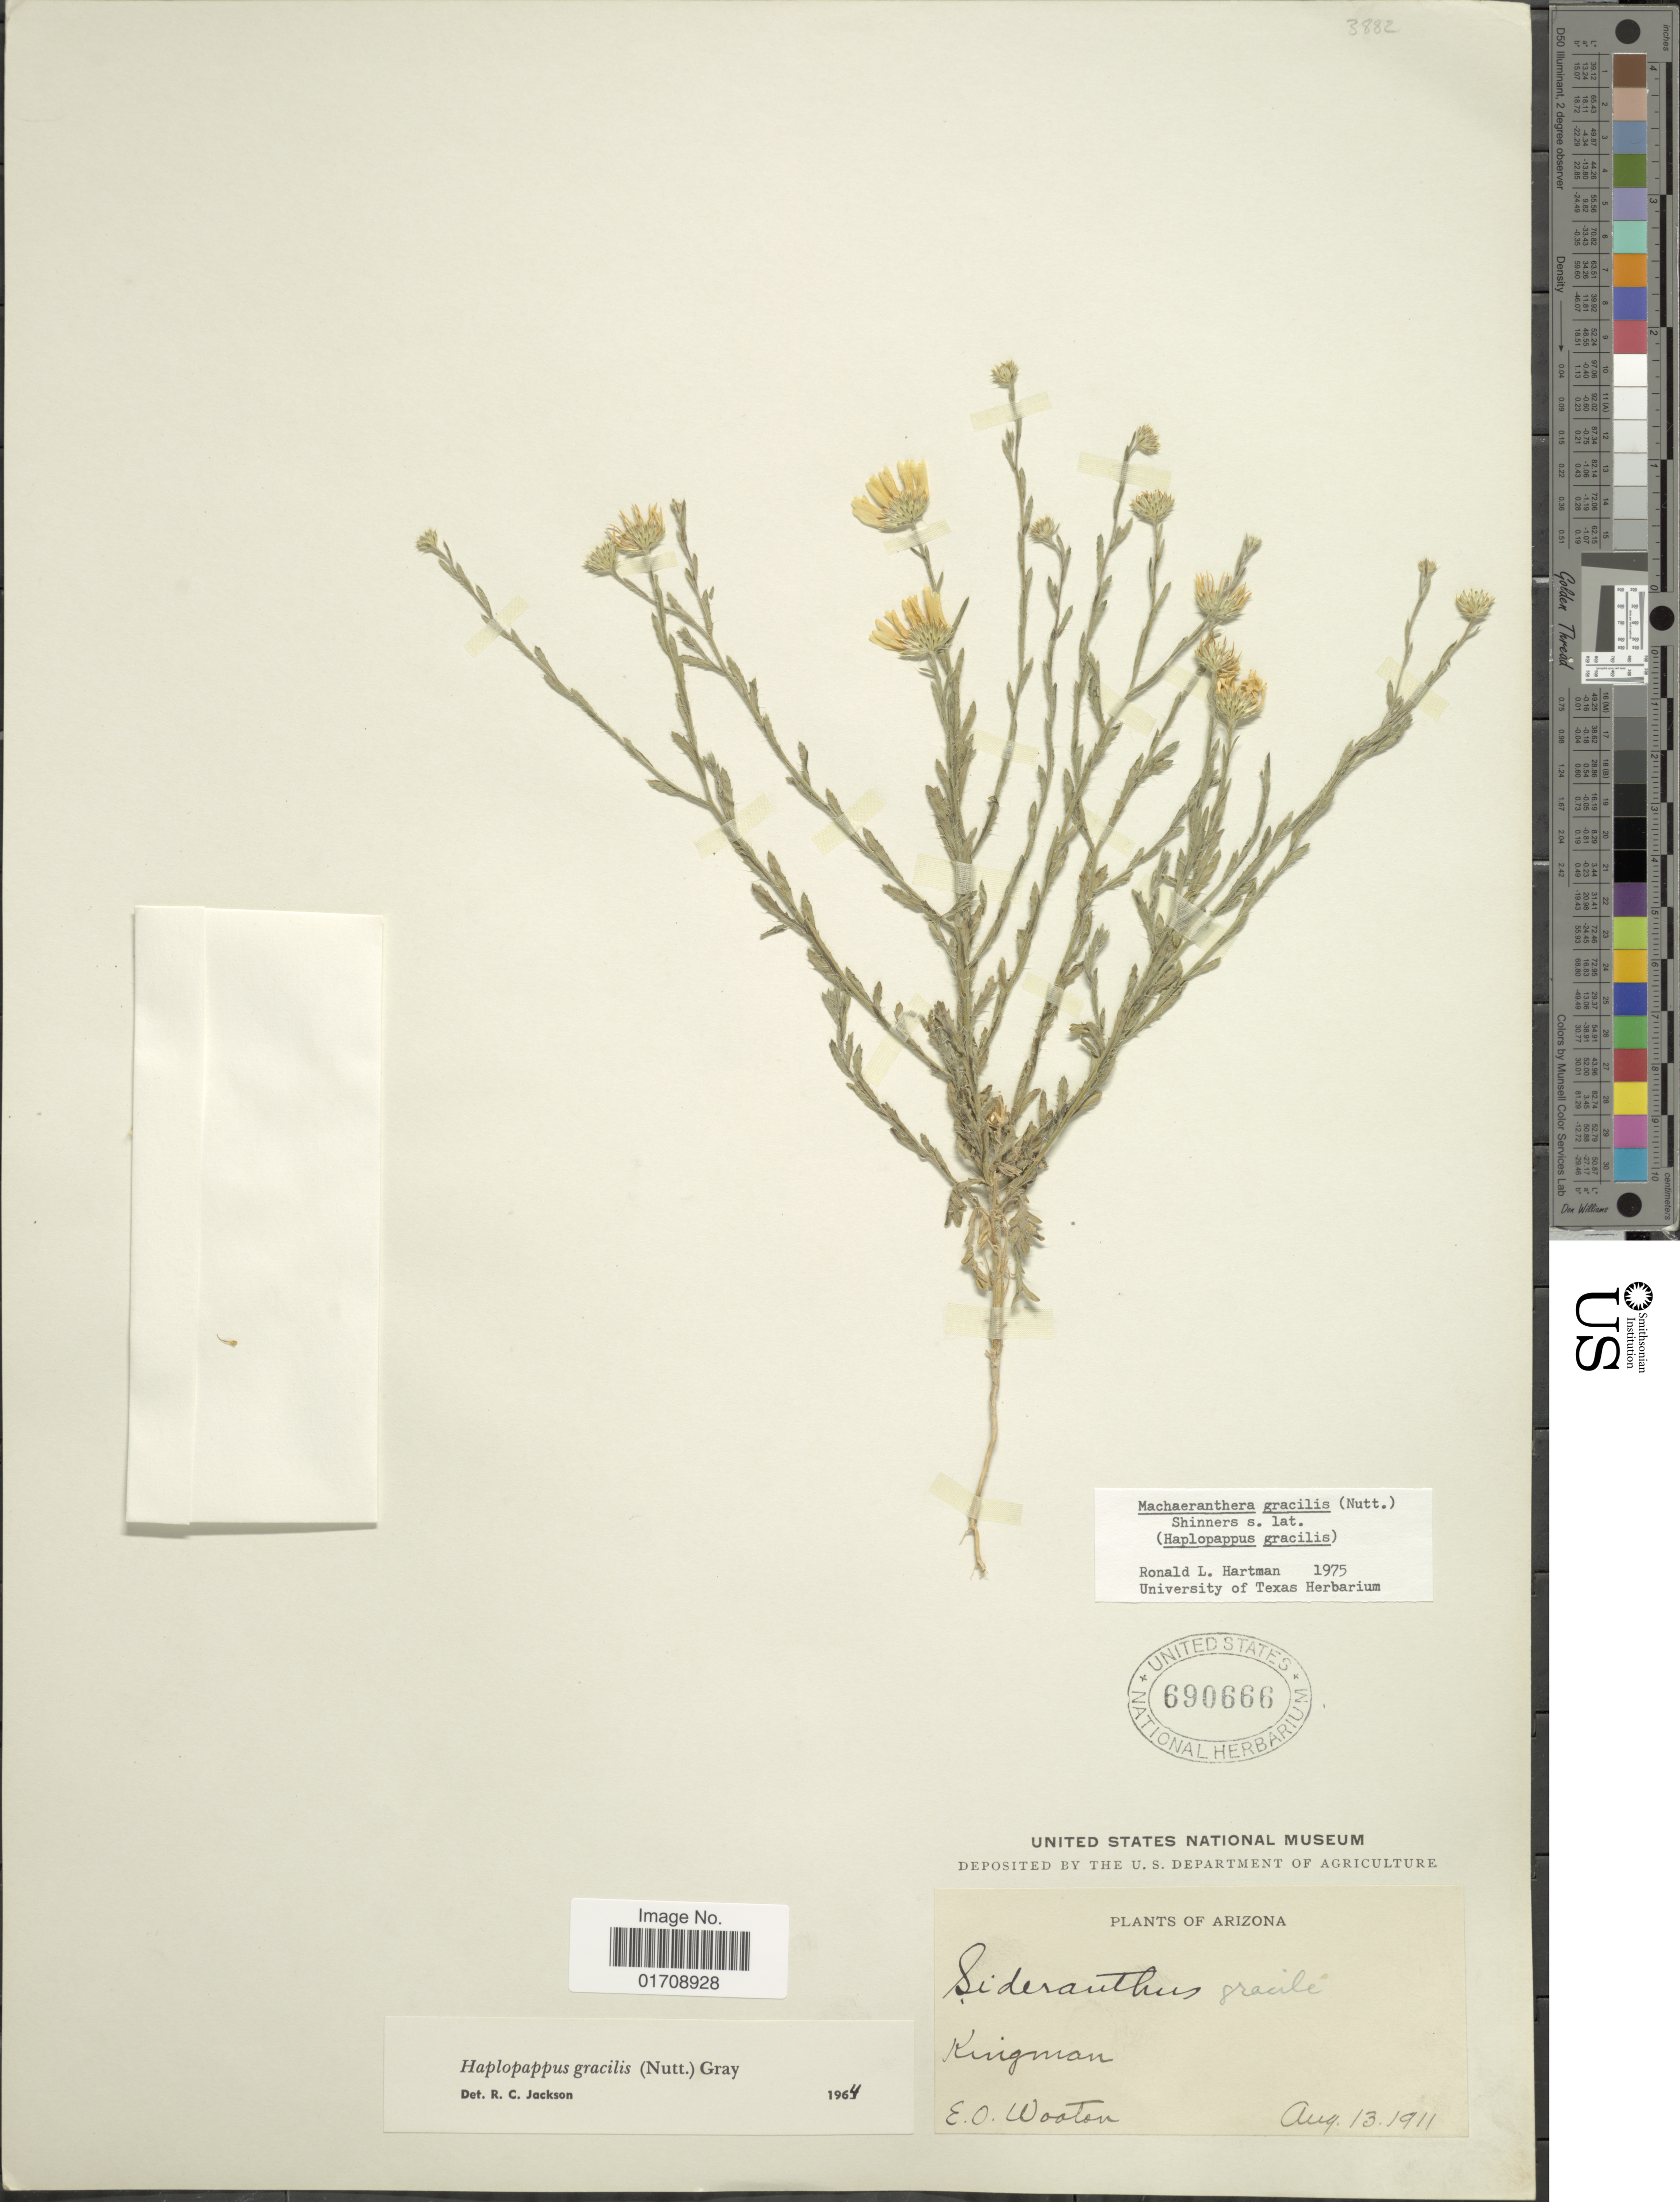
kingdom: Plantae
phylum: Tracheophyta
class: Magnoliopsida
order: Asterales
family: Asteraceae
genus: Machaeranthera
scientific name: Machaeranthera gracilis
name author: (Nutt.) Shinners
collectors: E. O. Wooton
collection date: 1911-08-13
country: United States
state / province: Arizona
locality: Kingman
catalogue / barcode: US 690666